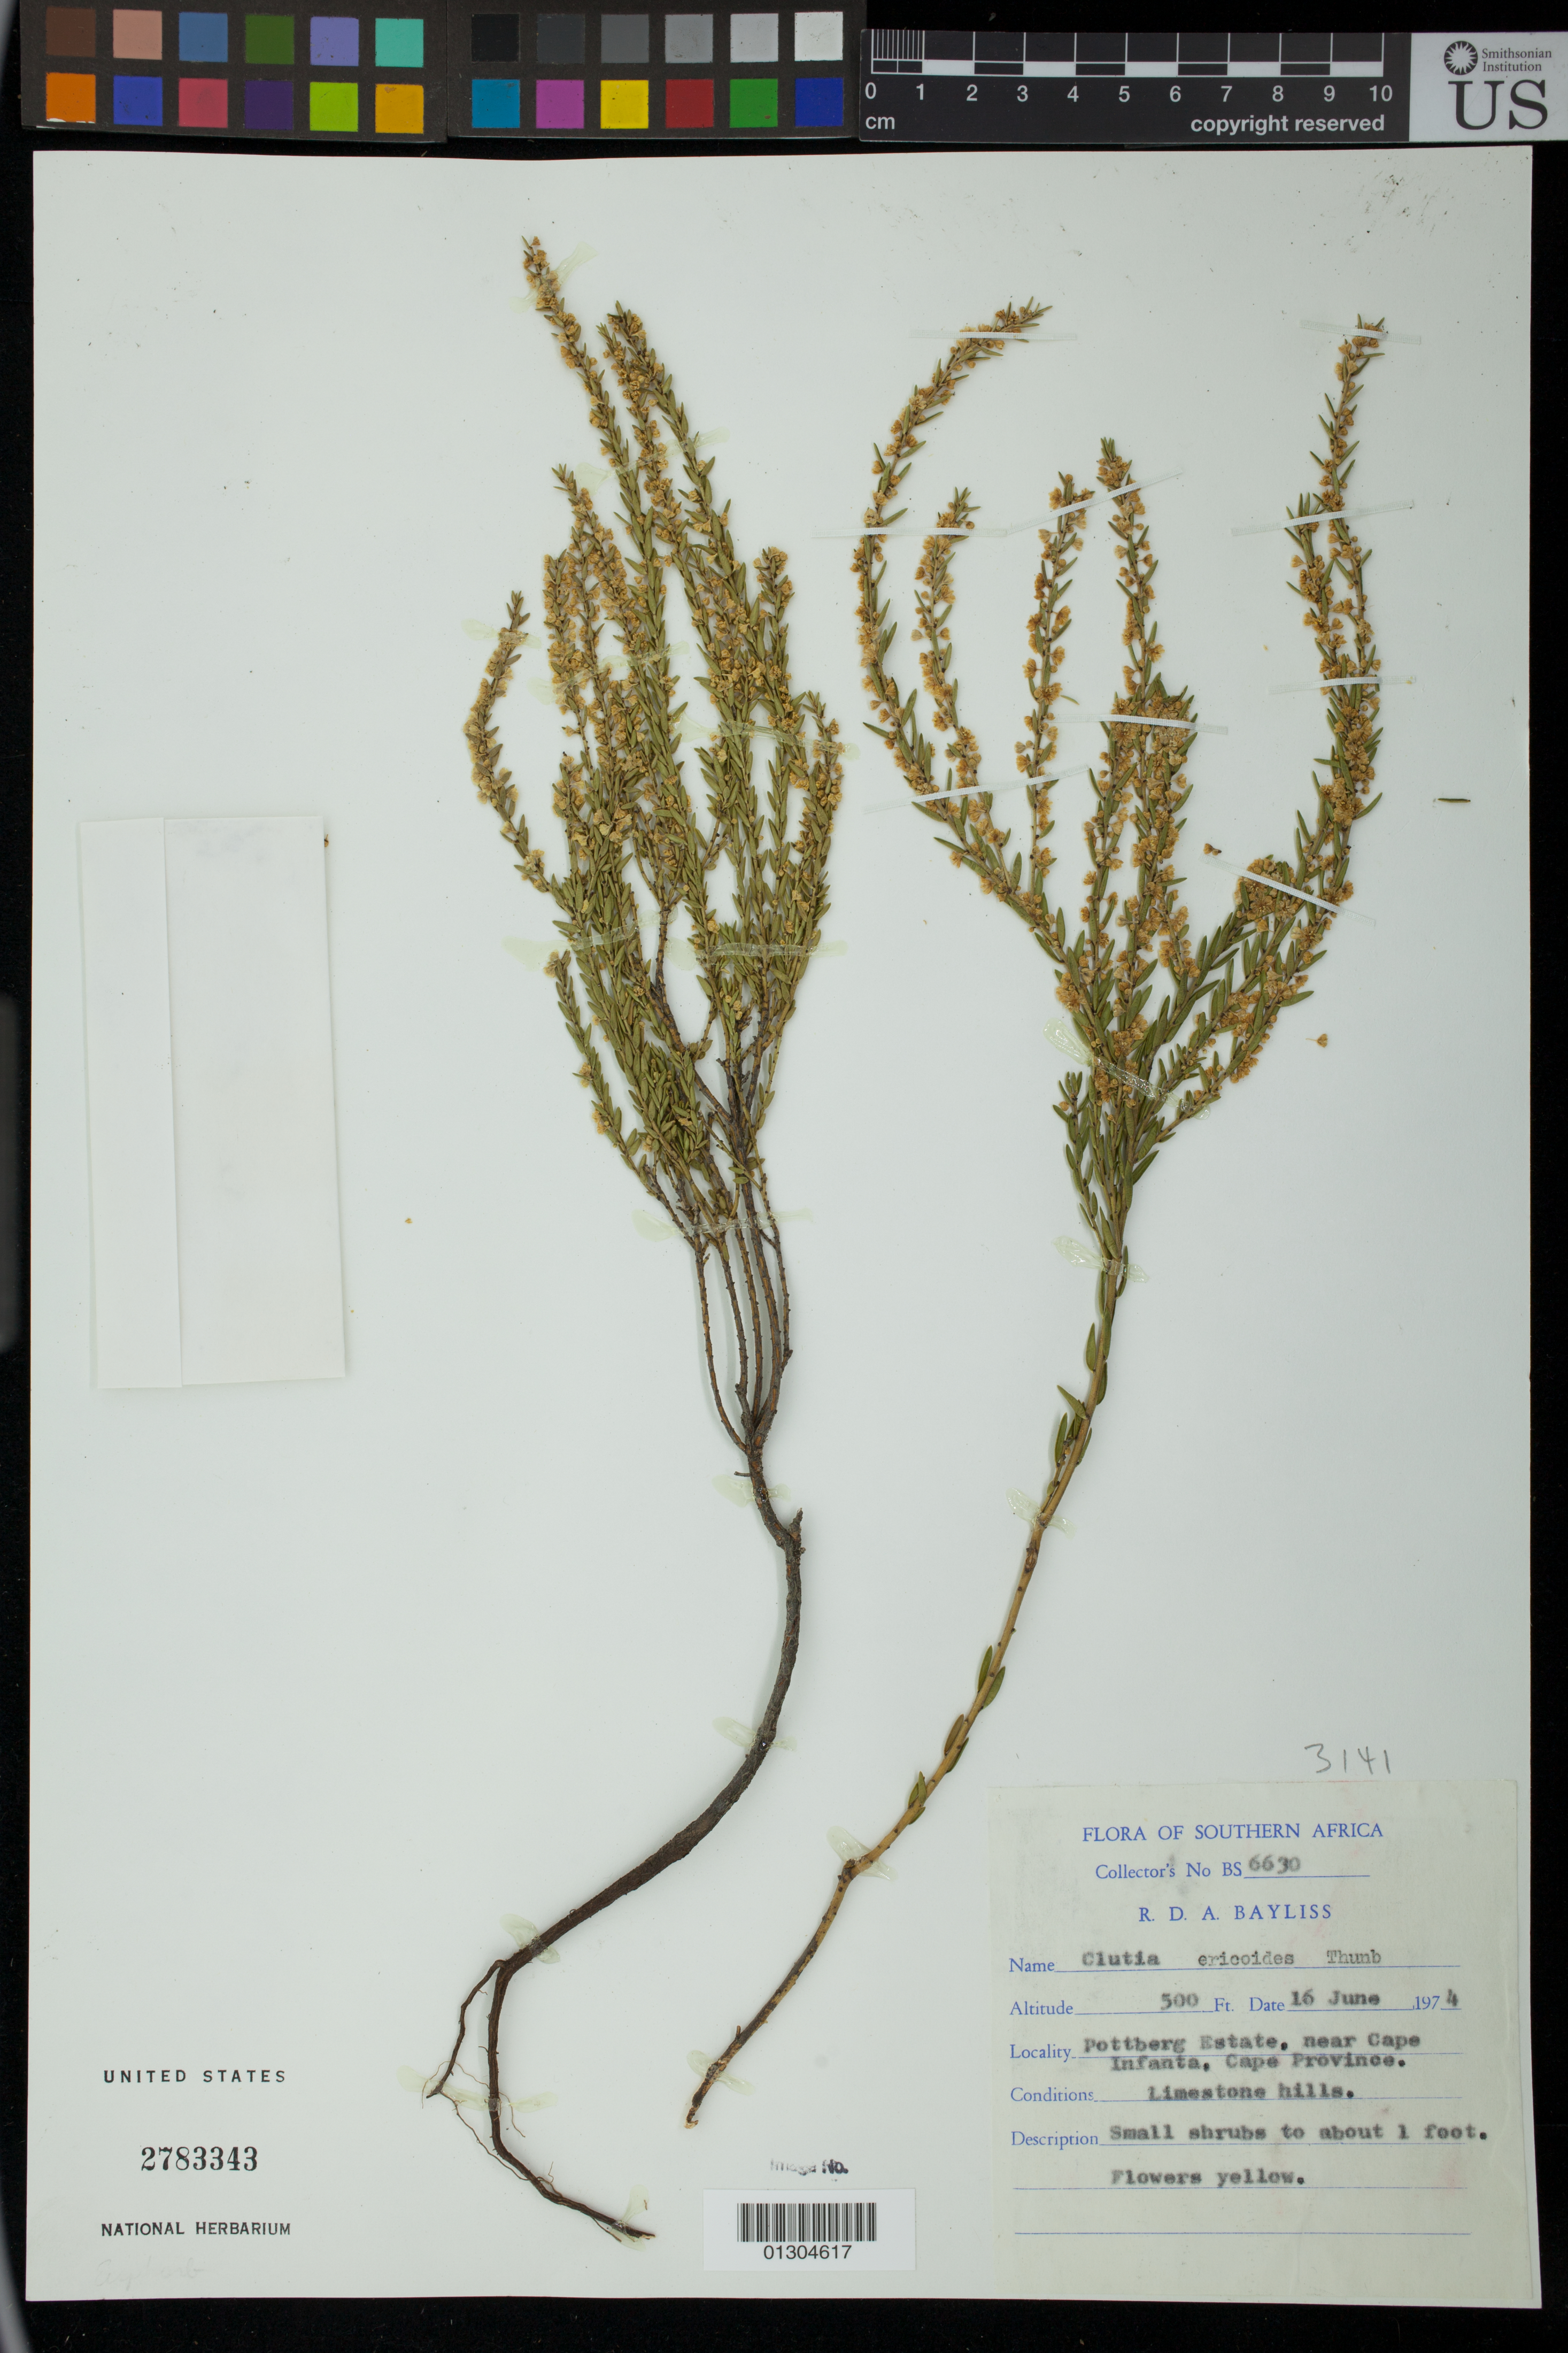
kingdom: Plantae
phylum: Tracheophyta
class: Magnoliopsida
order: Malpighiales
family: Peraceae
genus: Clutia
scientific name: Clutia ericoides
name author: Krebs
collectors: R. D. Bayliss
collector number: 6630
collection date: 1974-06-16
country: South Africa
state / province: Western Cape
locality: Pottberg Estate, near Cape Infanta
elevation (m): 152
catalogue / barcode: US 2783343